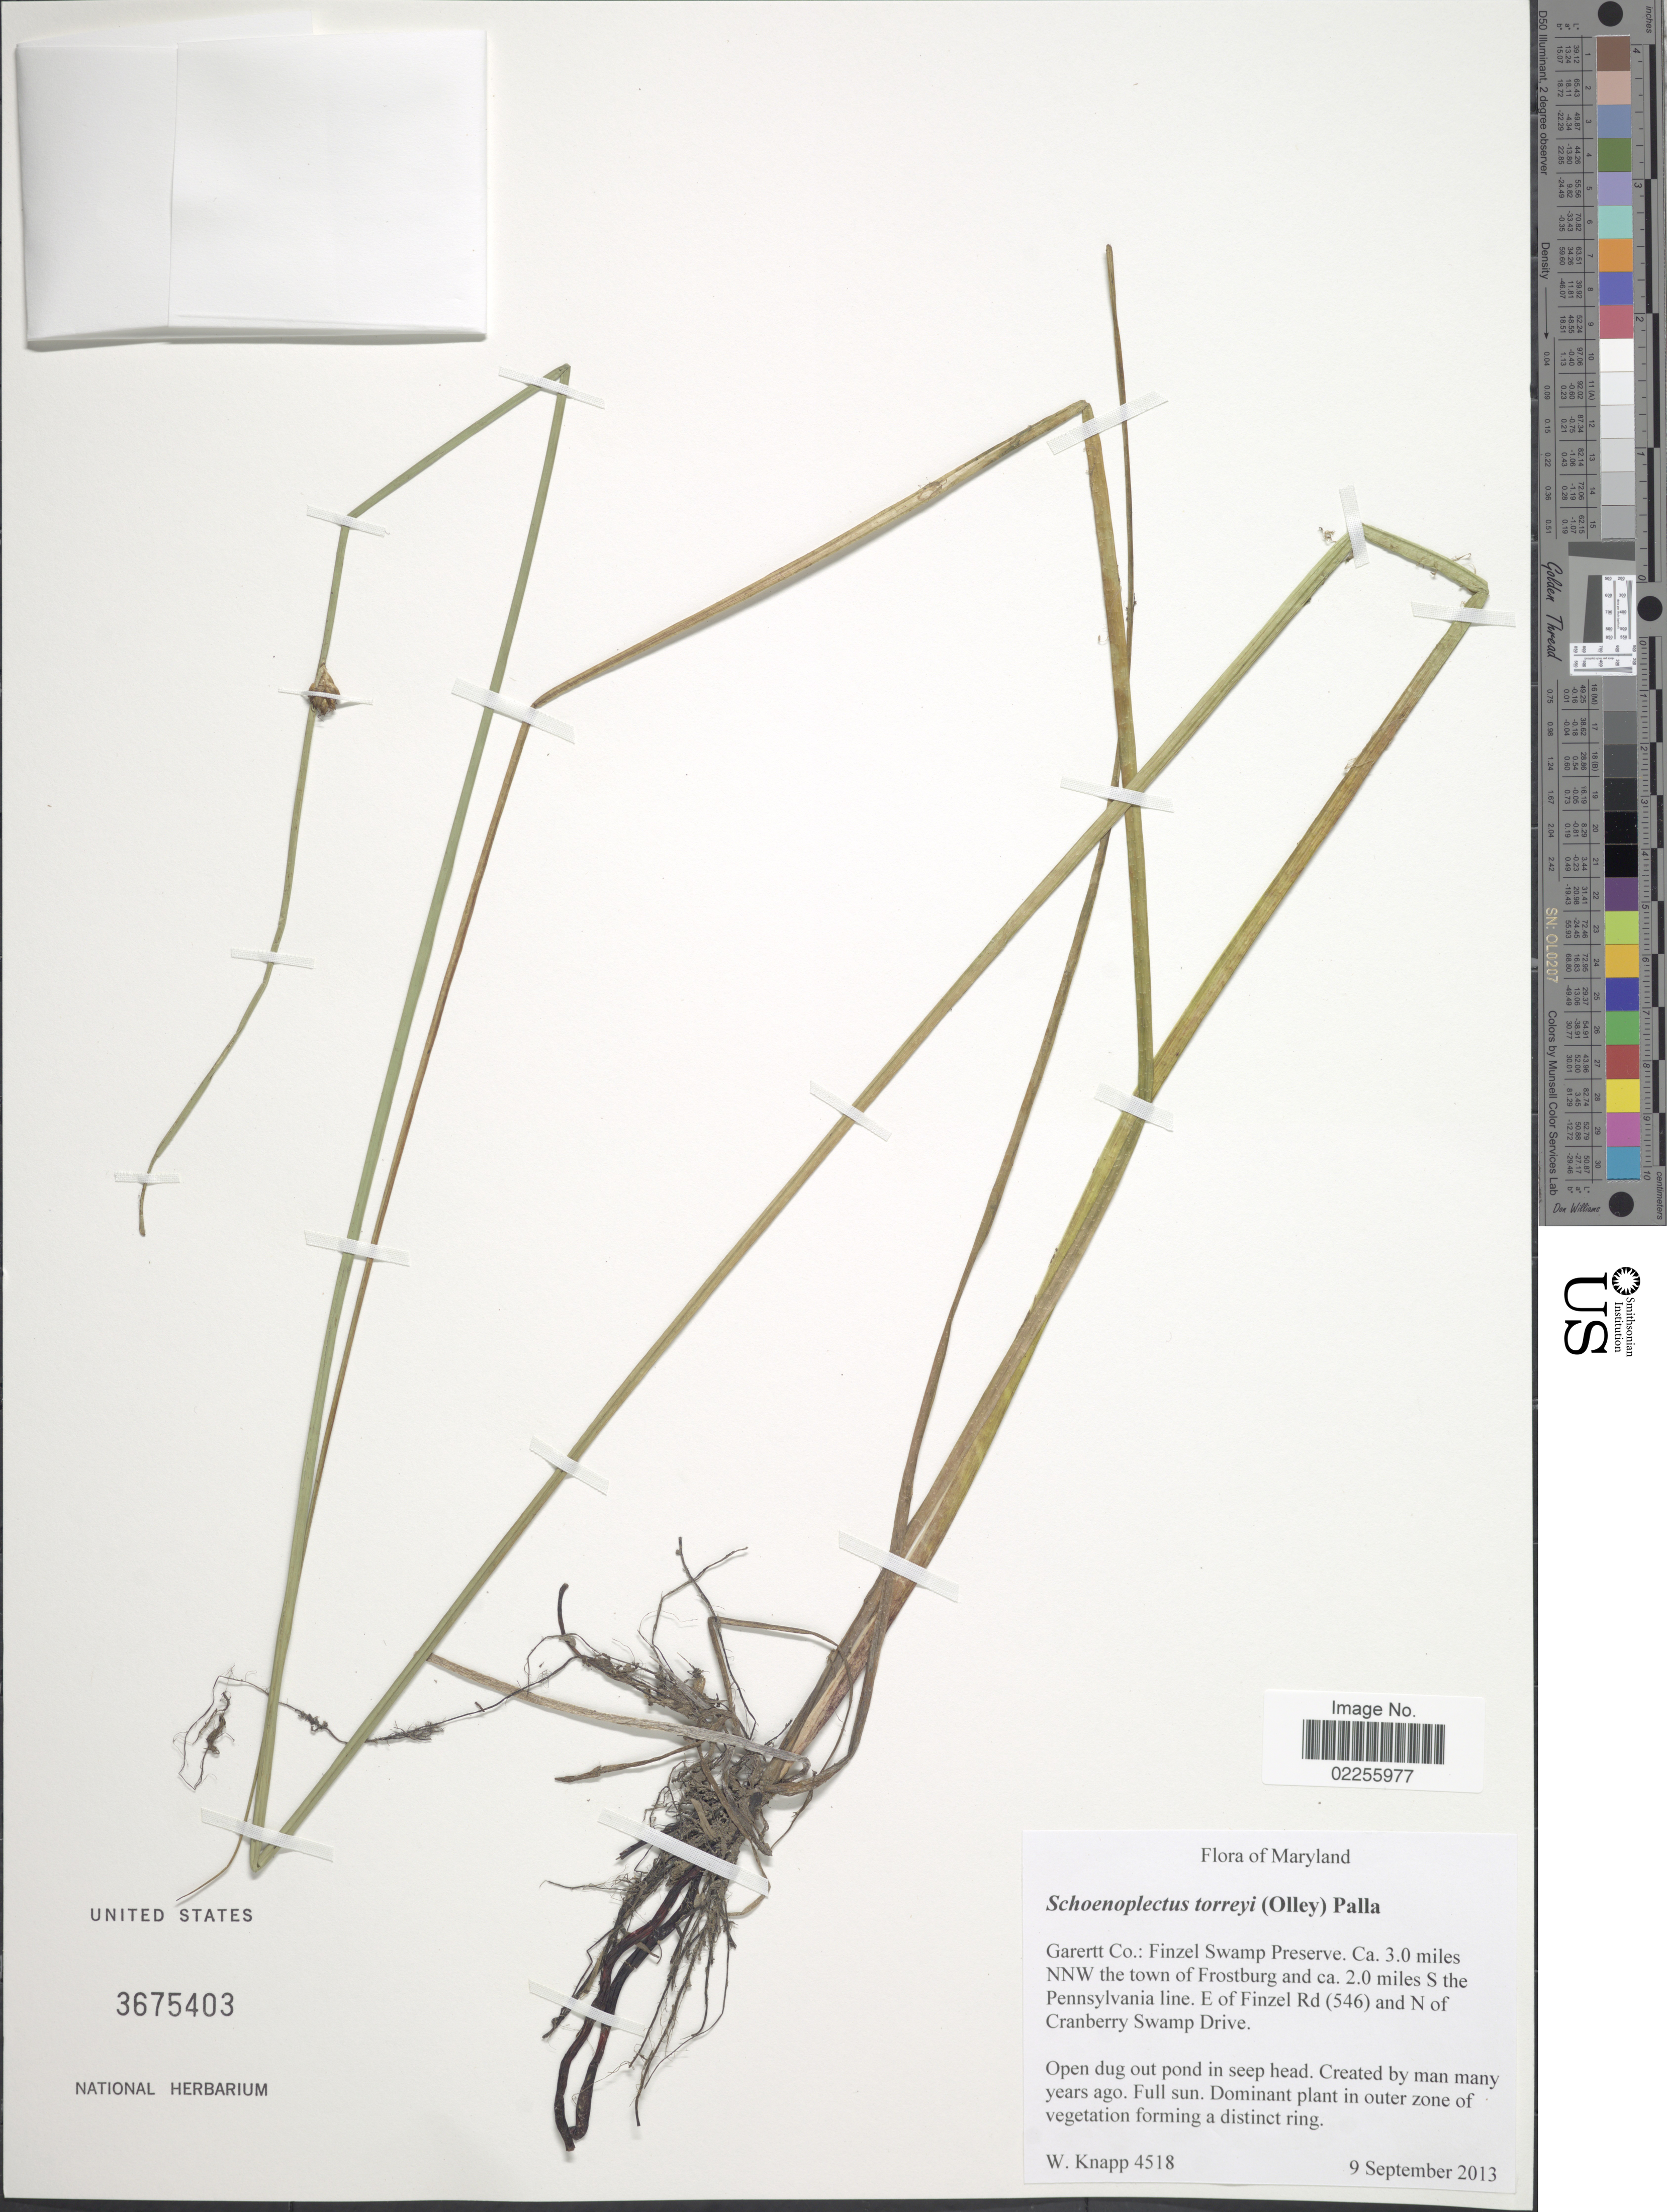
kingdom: Plantae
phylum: Tracheophyta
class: Liliopsida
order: Poales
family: Cyperaceae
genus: Schoenoplectus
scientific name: Schoenoplectus torreyi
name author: (Olney) Palla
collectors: W. Knapp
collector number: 4518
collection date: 2013-09-09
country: United States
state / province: Maryland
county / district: Garrett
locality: Garertt Co: Finzel Swamp Preserve. Ca 3.0 miles NNW the town of Frostburg and ca. 2.0 miles S the Pennsylvania line. E of Finzel Rd (546) and N of Cranberry Swamp Drive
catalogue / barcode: US 3675403